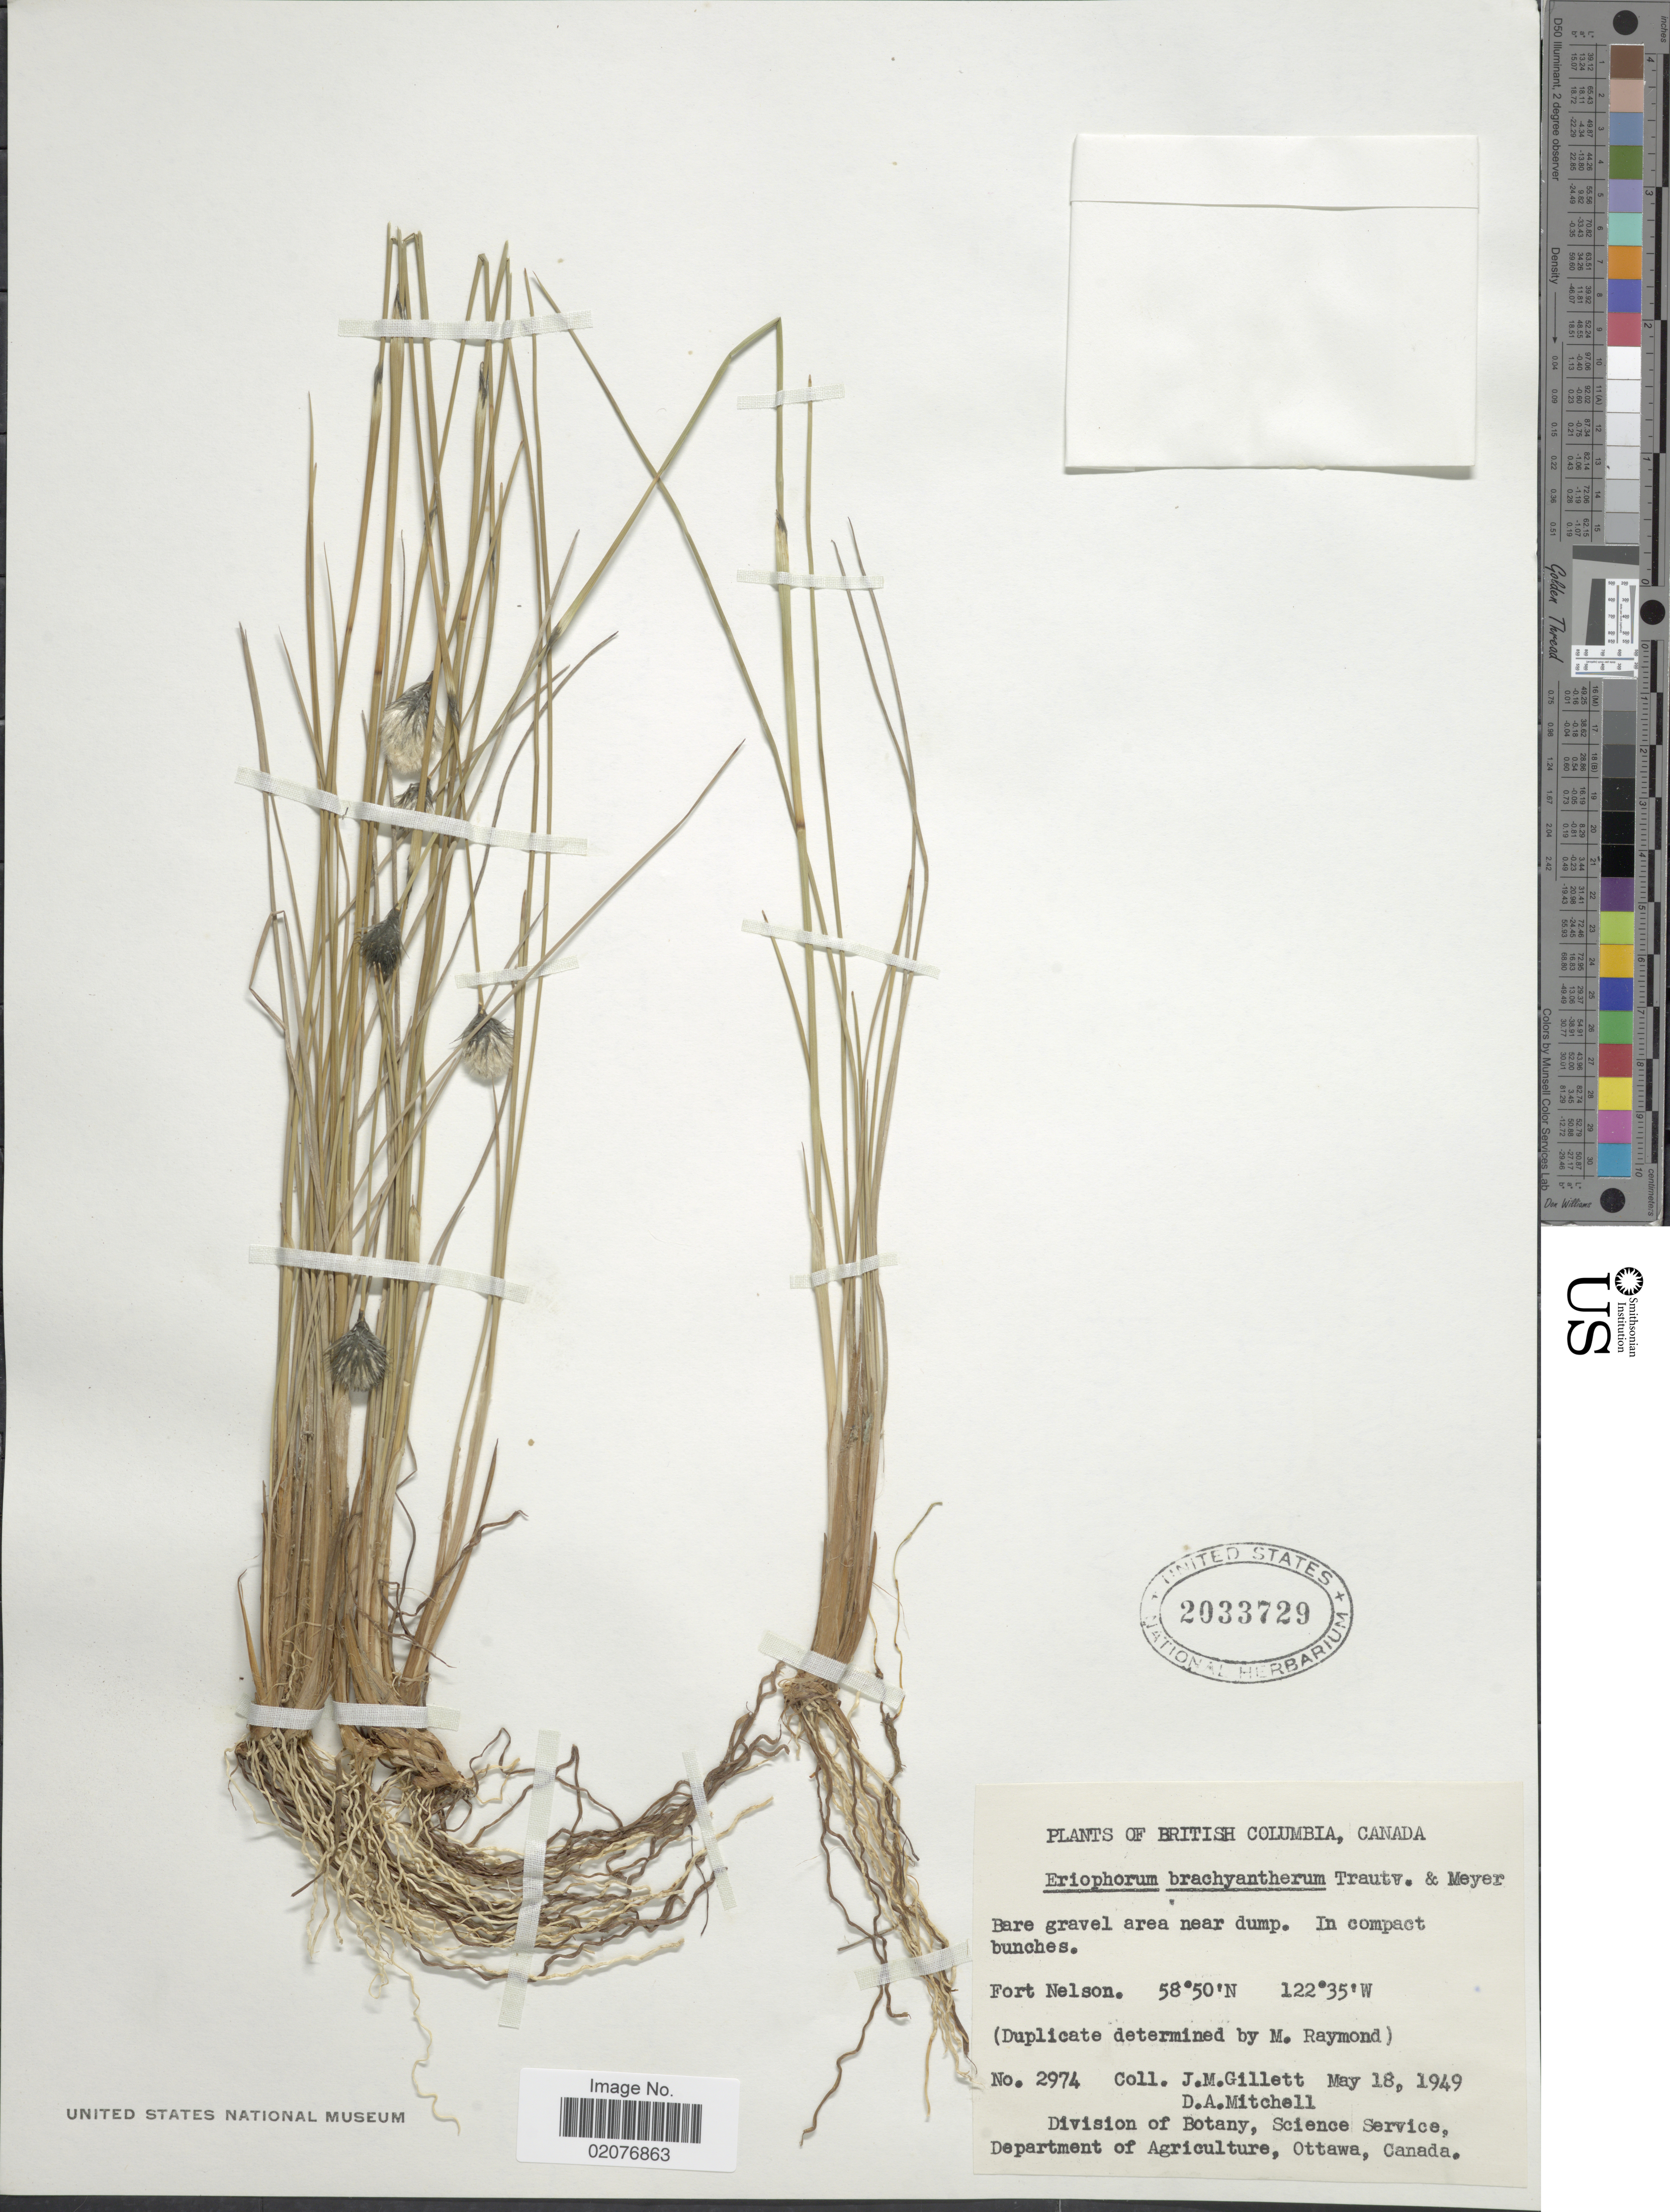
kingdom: Plantae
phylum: Tracheophyta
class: Liliopsida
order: Poales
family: Cyperaceae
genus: Eriophorum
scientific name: Eriophorum brachyantherum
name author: Trautv. & C.A. Mey.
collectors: J. M. Gillett & D. Mitchell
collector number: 2974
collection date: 1949-05-18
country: Canada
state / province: British Columbia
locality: Bare gravel area near dump. In compact bunches. Fort Nelson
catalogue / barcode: US 2033729